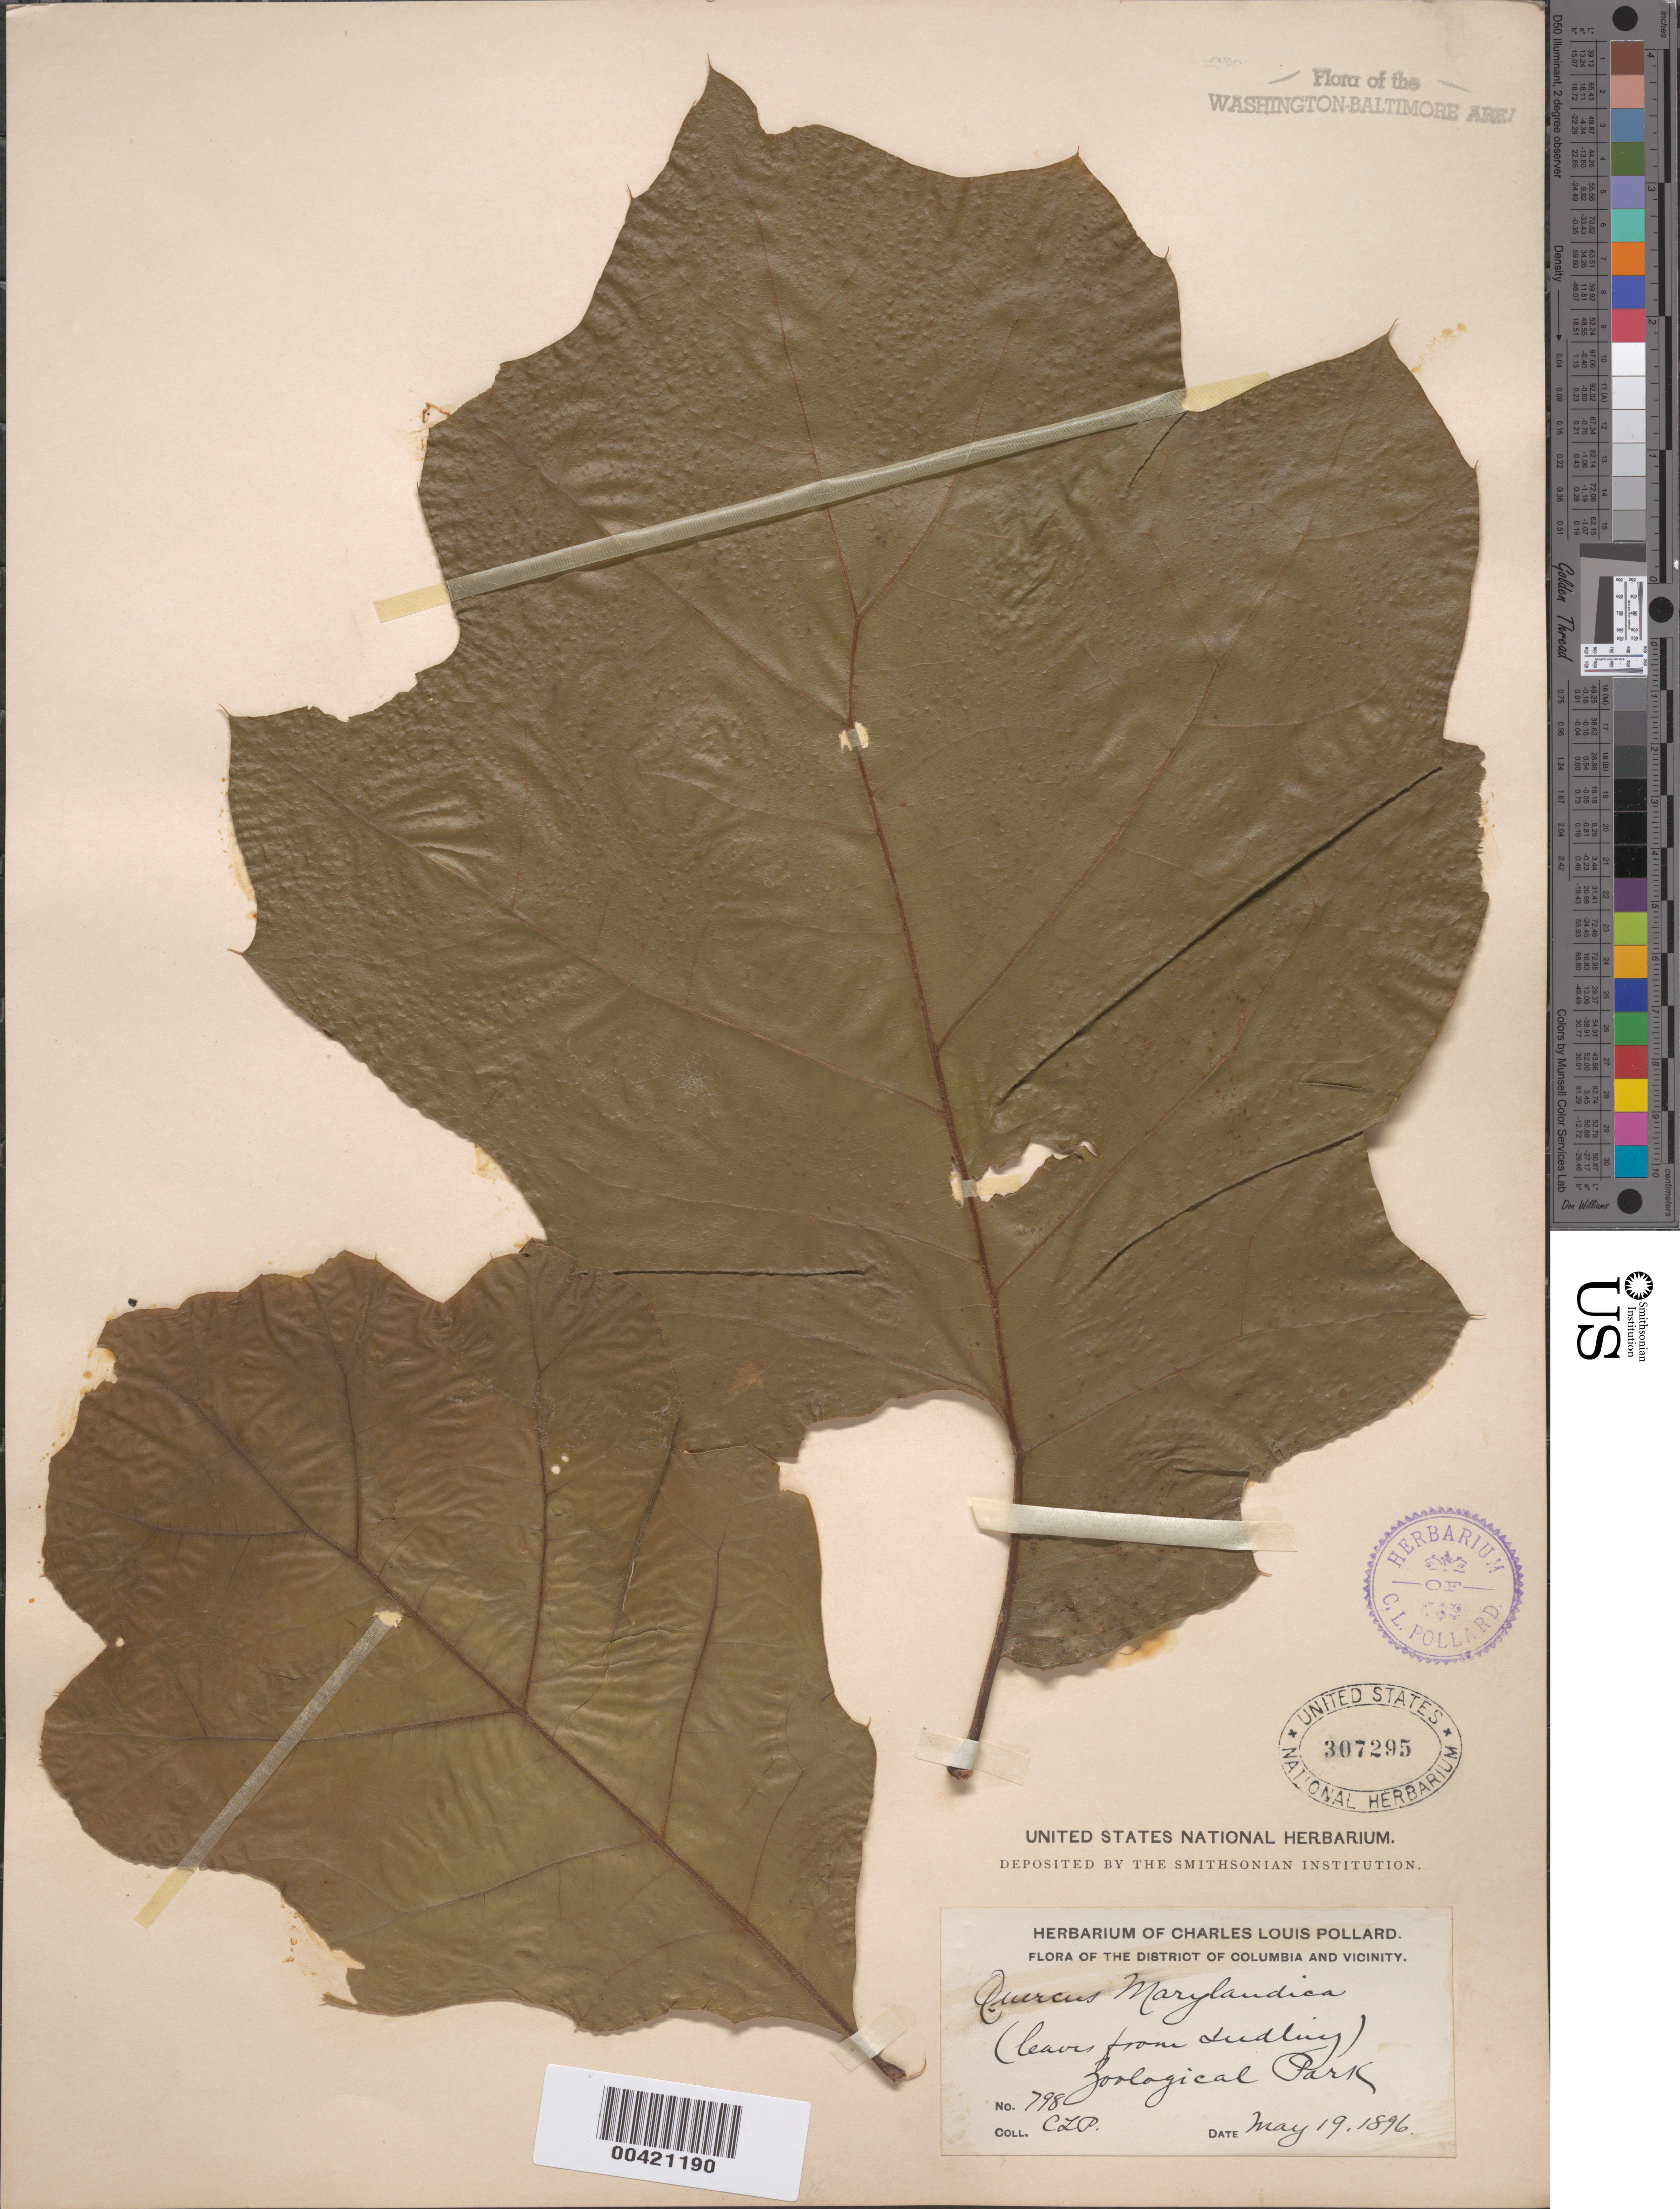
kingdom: Plantae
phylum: Tracheophyta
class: Magnoliopsida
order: Fagales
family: Fagaceae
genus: Quercus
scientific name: Quercus marilandica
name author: (L.) Münchh.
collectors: C. L. Pollard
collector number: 798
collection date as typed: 19 May 1896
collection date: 1896-05-19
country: United States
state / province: District of Columbia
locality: Zoological Park Rock Creek Park and vicinity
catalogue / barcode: US 307295